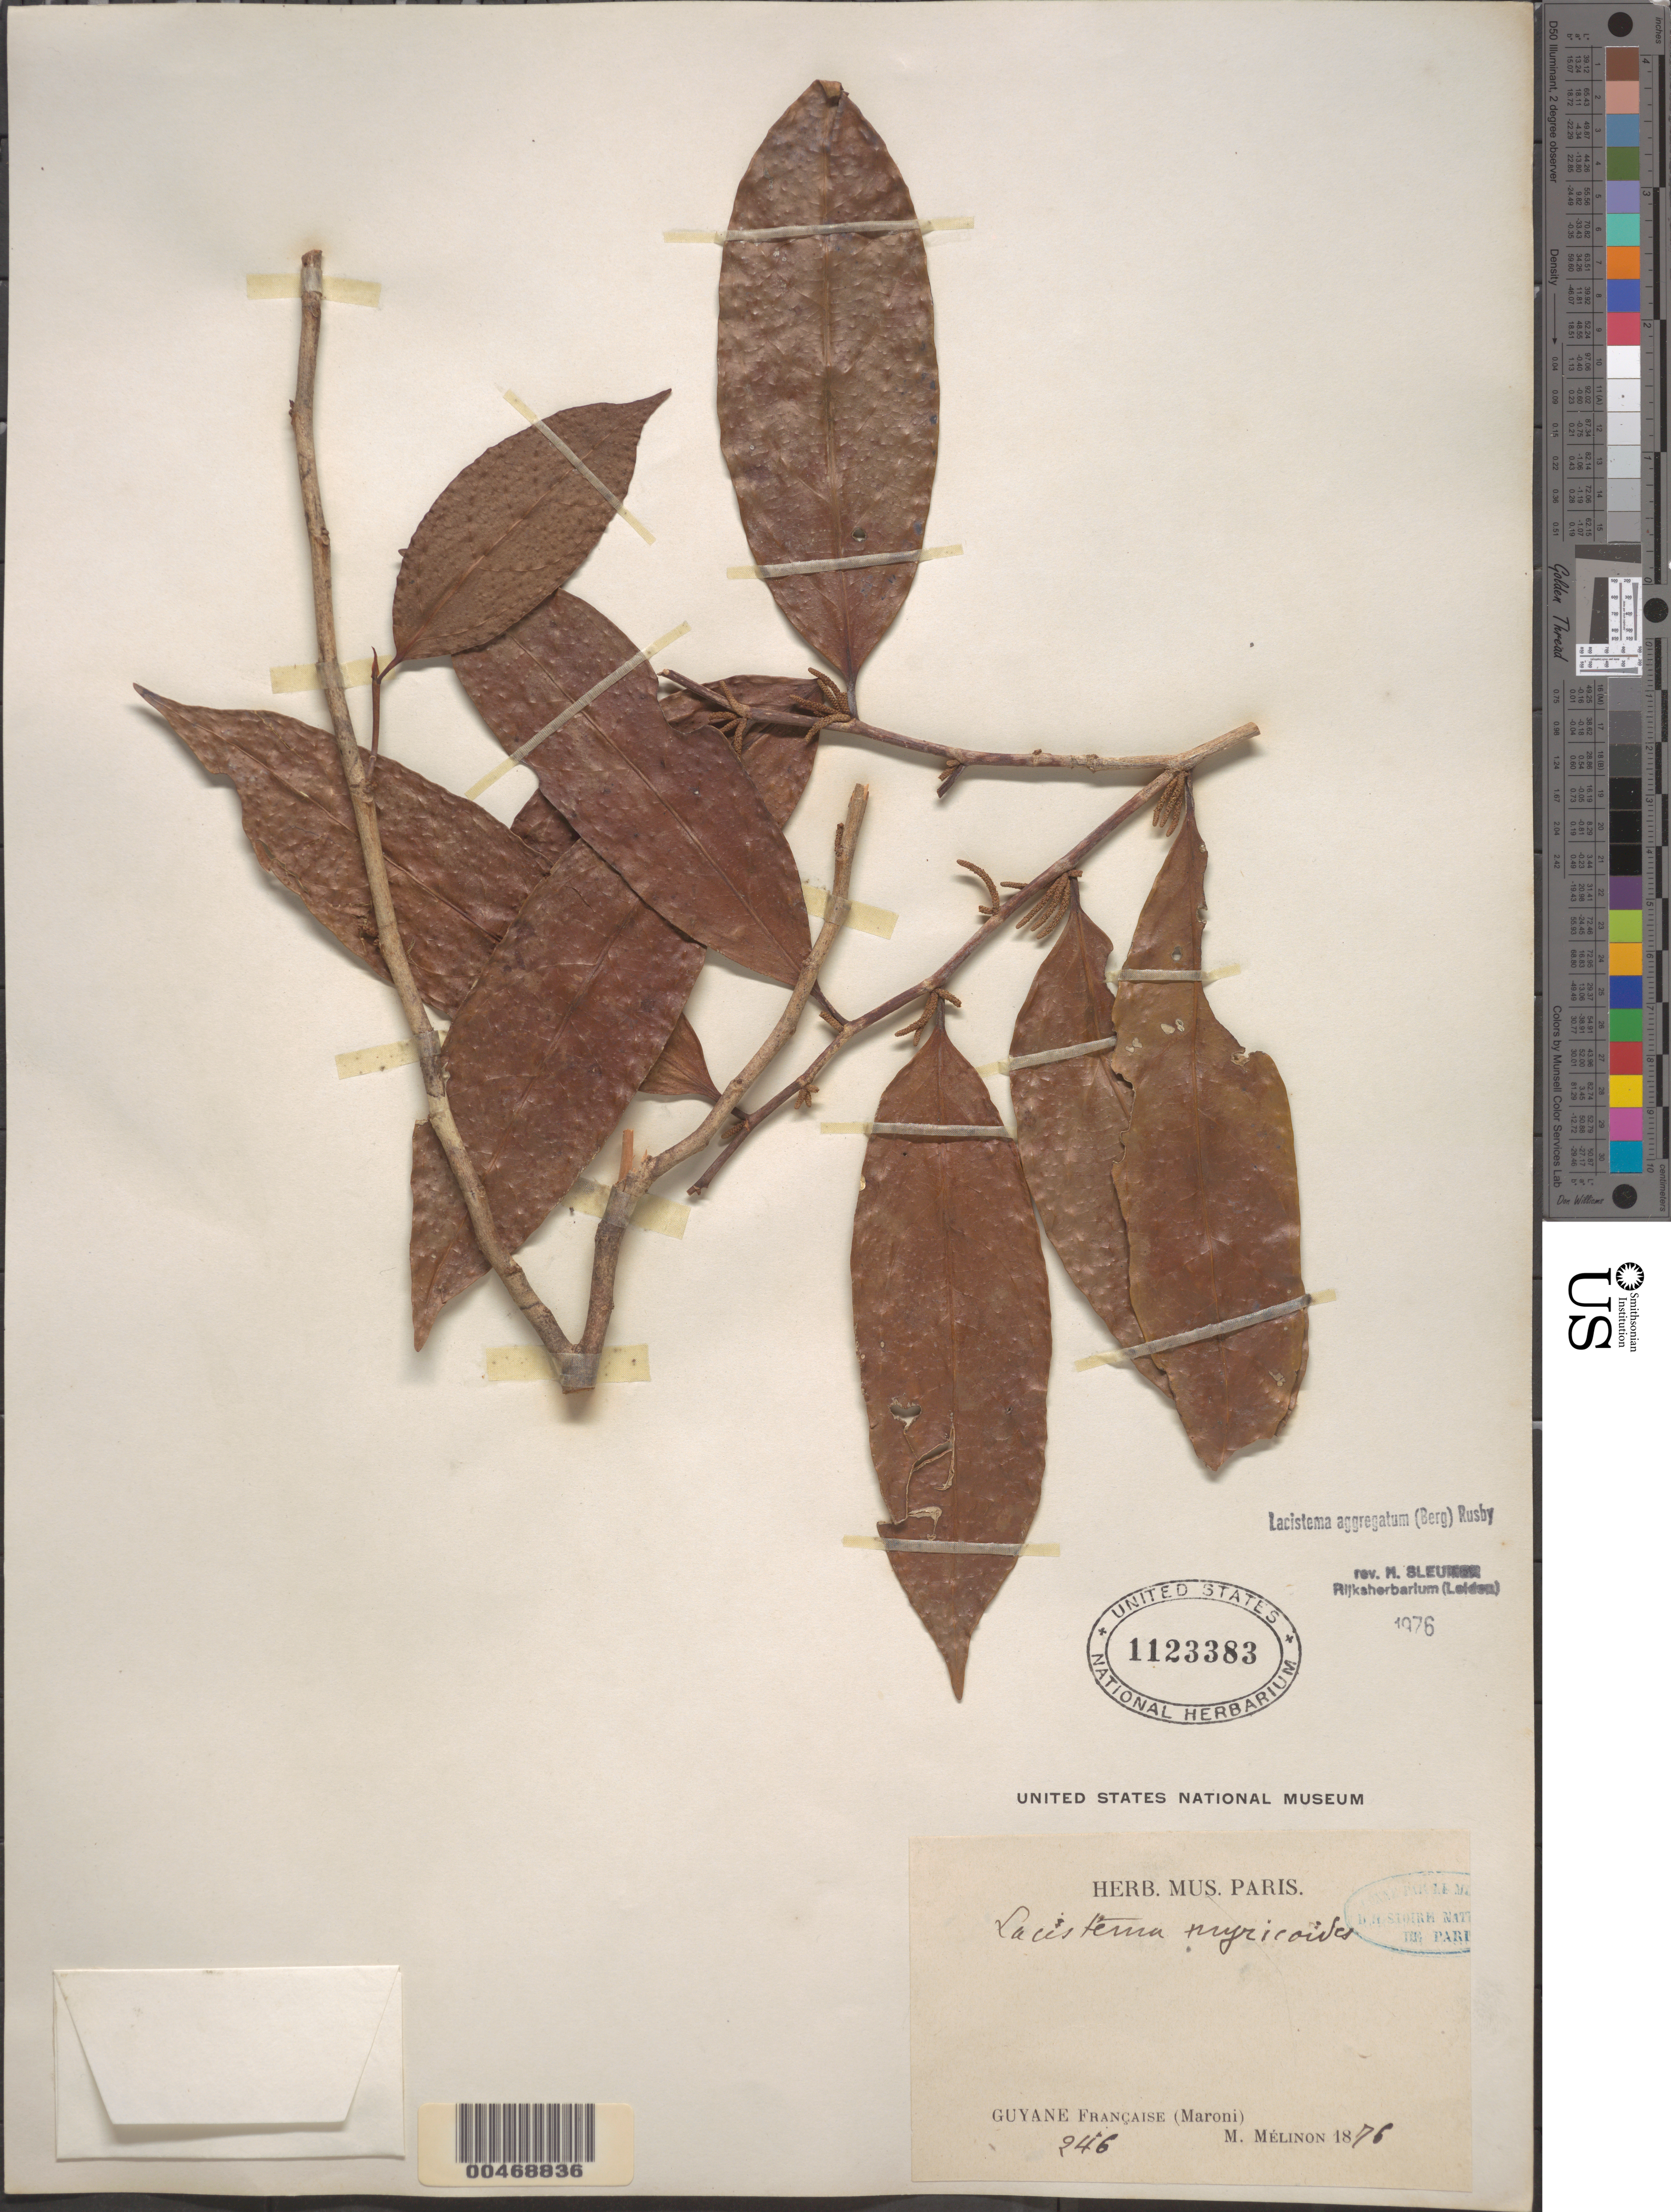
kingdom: Plantae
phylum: Tracheophyta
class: Magnoliopsida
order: Malpighiales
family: Lacistemataceae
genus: Lacistema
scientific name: Lacistema aggregatum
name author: (P.J. Bergius) Rusby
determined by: Sleumer, H. O.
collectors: E. Mélinon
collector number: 246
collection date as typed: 1876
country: French Guiana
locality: Maroni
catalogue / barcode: US 1123383